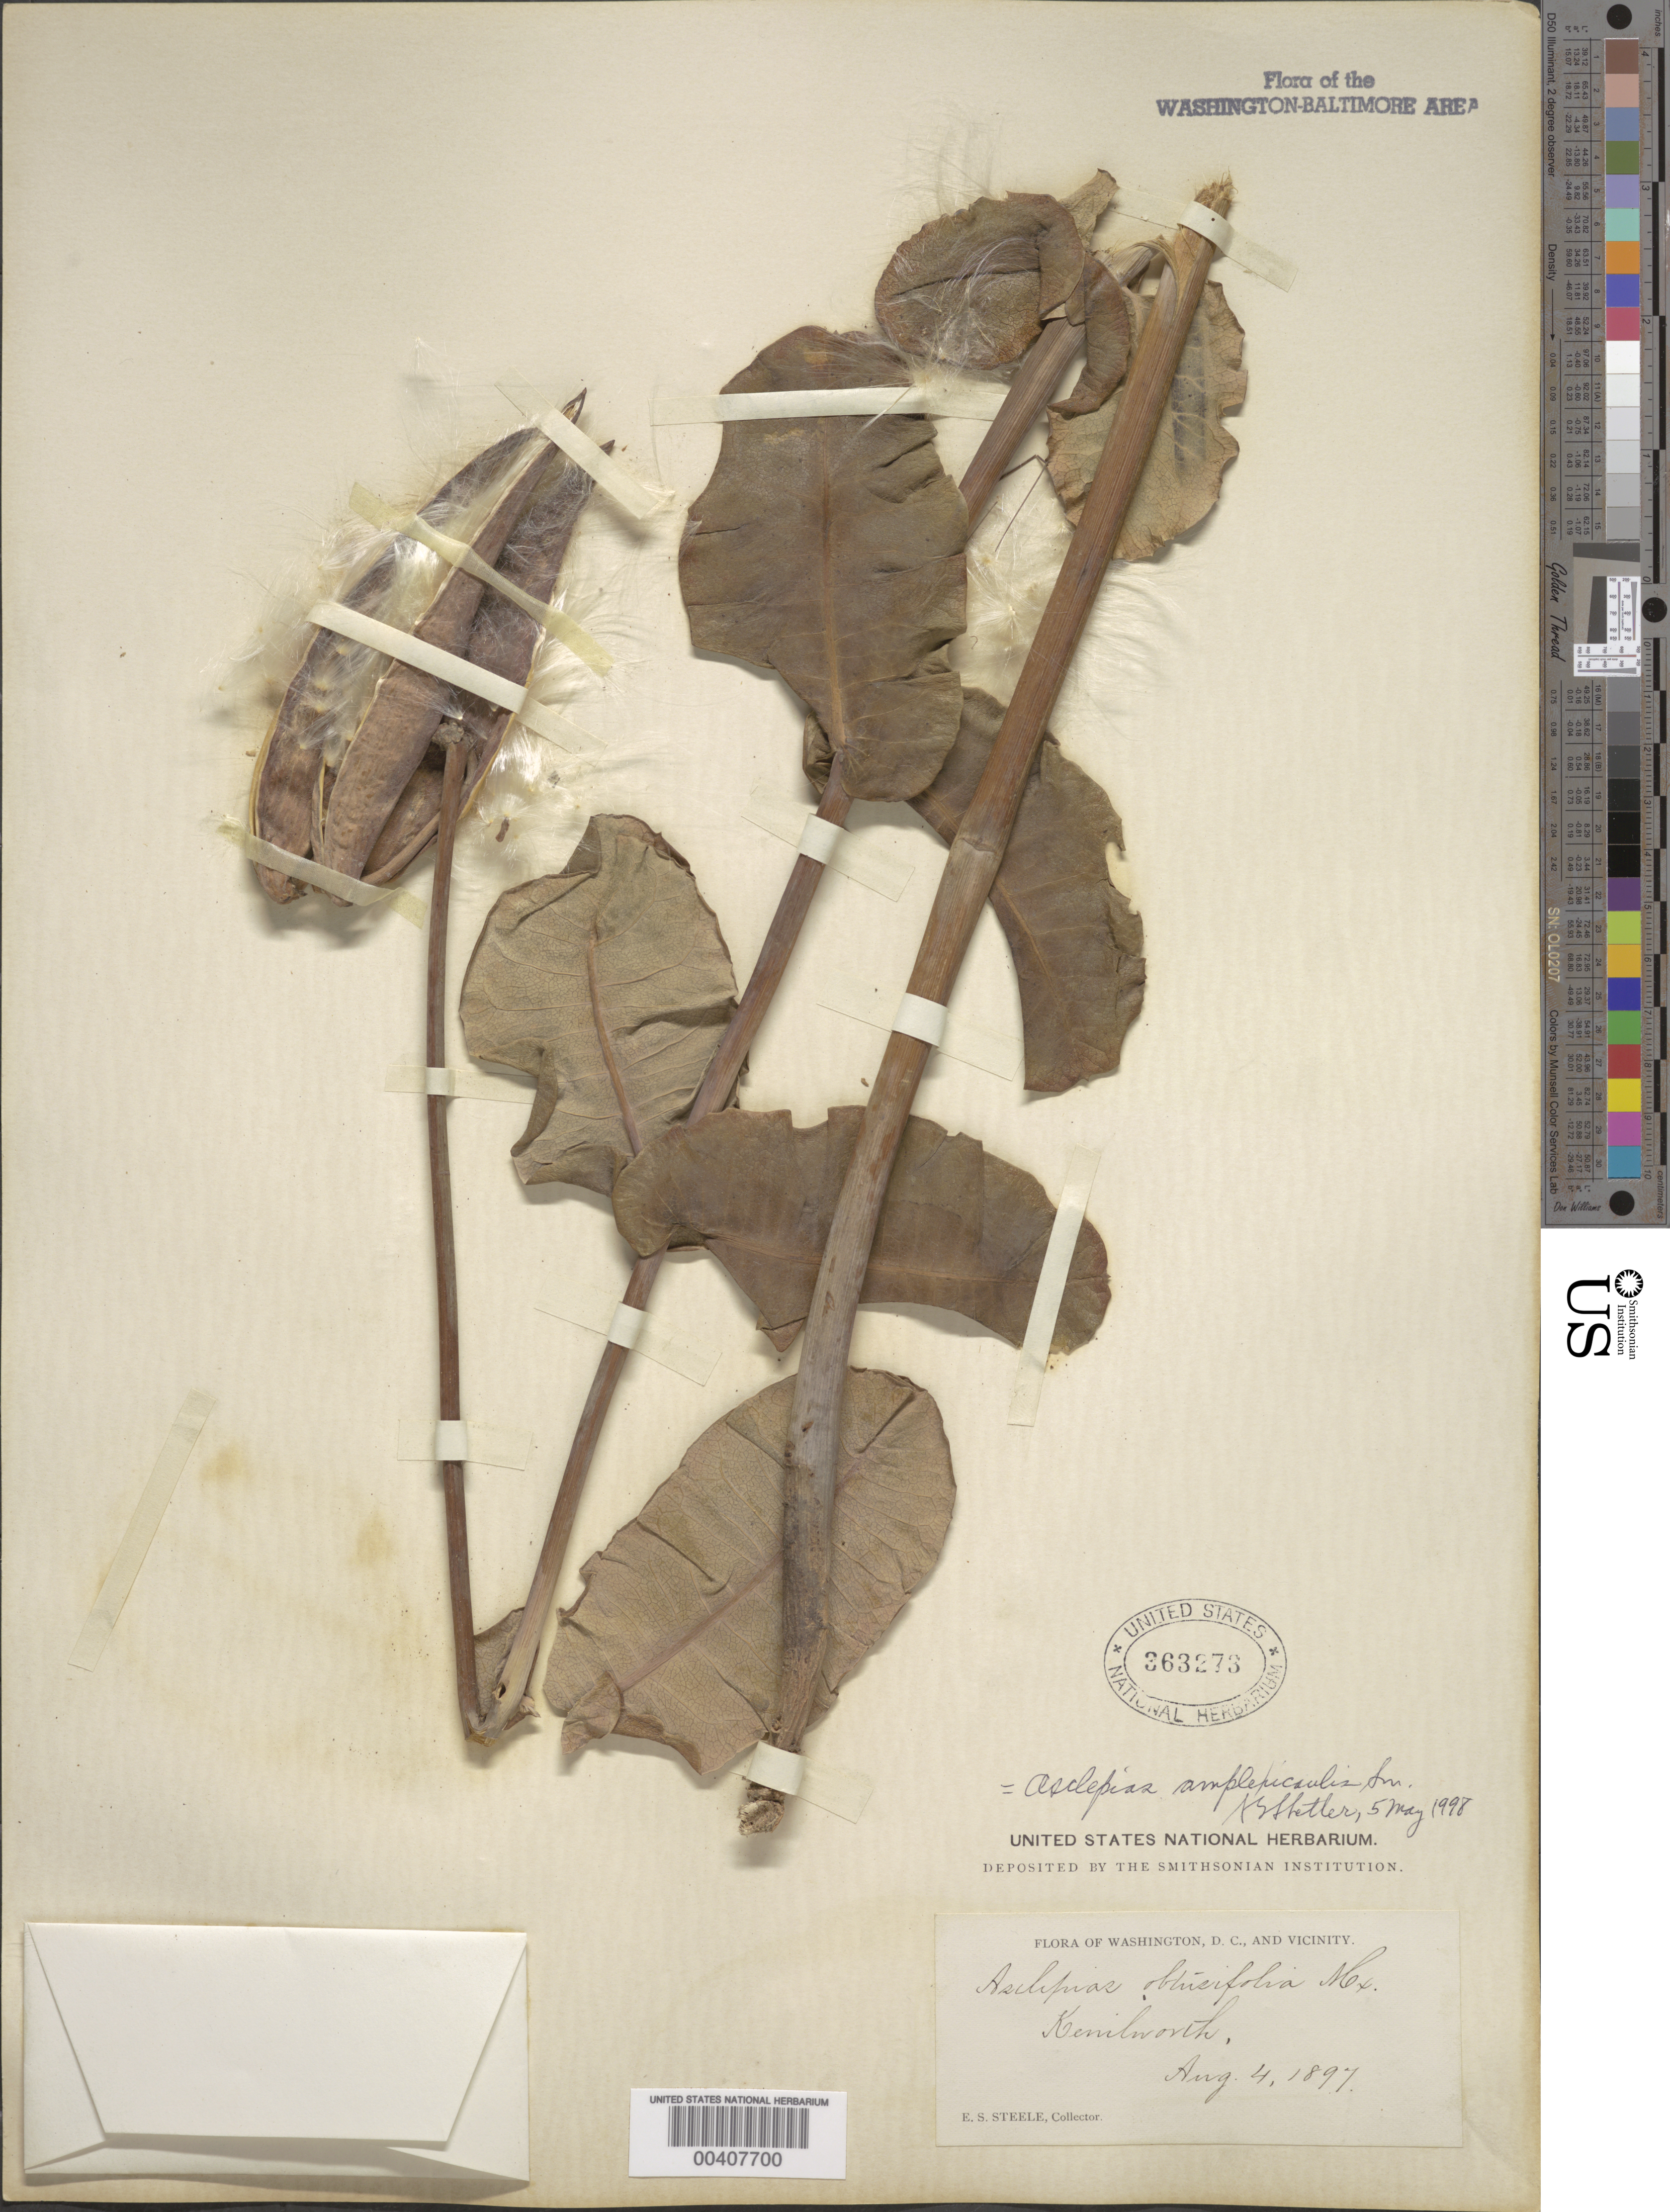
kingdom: Plantae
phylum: Tracheophyta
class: Magnoliopsida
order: Gentianales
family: Apocynaceae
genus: Asclepias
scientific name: Asclepias amplexicaulis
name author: J. Small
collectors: E. Steele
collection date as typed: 04 Aug 1897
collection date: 1897-08-04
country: United States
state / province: District of Columbia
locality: Kenilworth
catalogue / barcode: US 363273